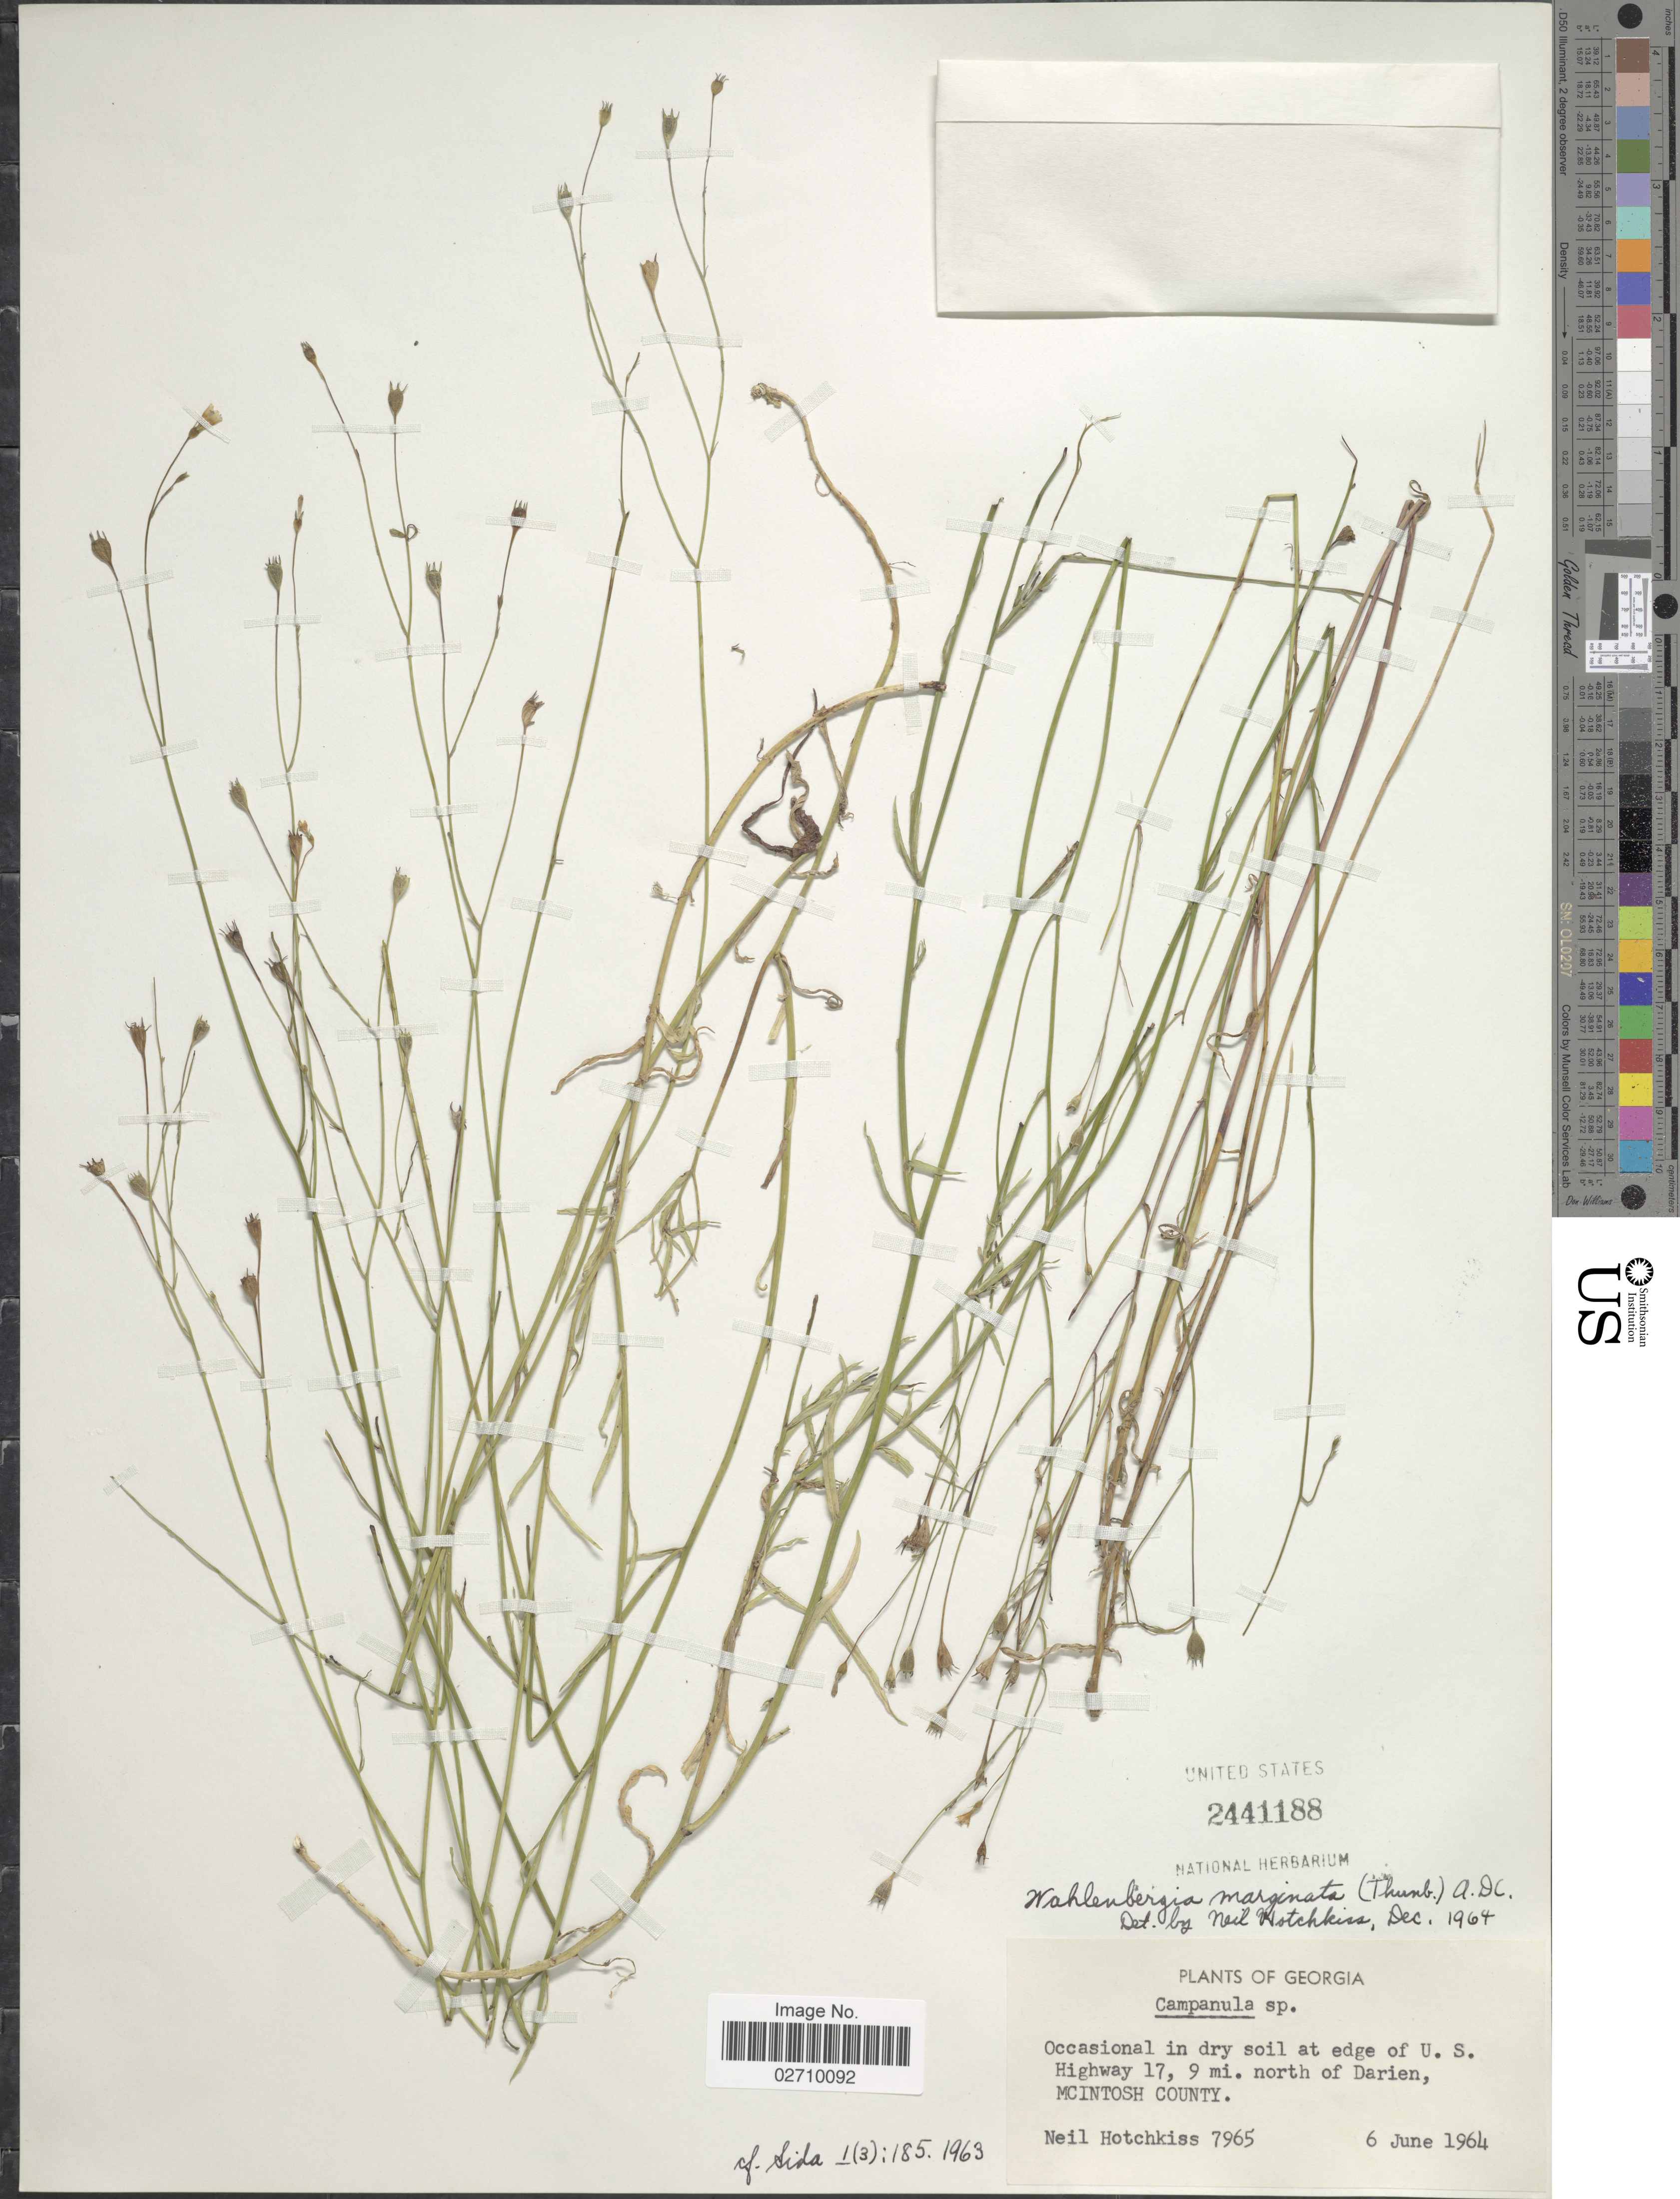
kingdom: Plantae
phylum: Tracheophyta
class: Magnoliopsida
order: Asterales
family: Campanulaceae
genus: Wahlenbergia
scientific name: Wahlenbergia marginata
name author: (Thunb.) A. DC.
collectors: N. Hotchkiss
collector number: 7965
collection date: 1964-06-06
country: United States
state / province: Georgia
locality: At edge of U.S. Highway 17, 9 mi. north of Darien, McIntosh County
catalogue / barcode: US 2441188